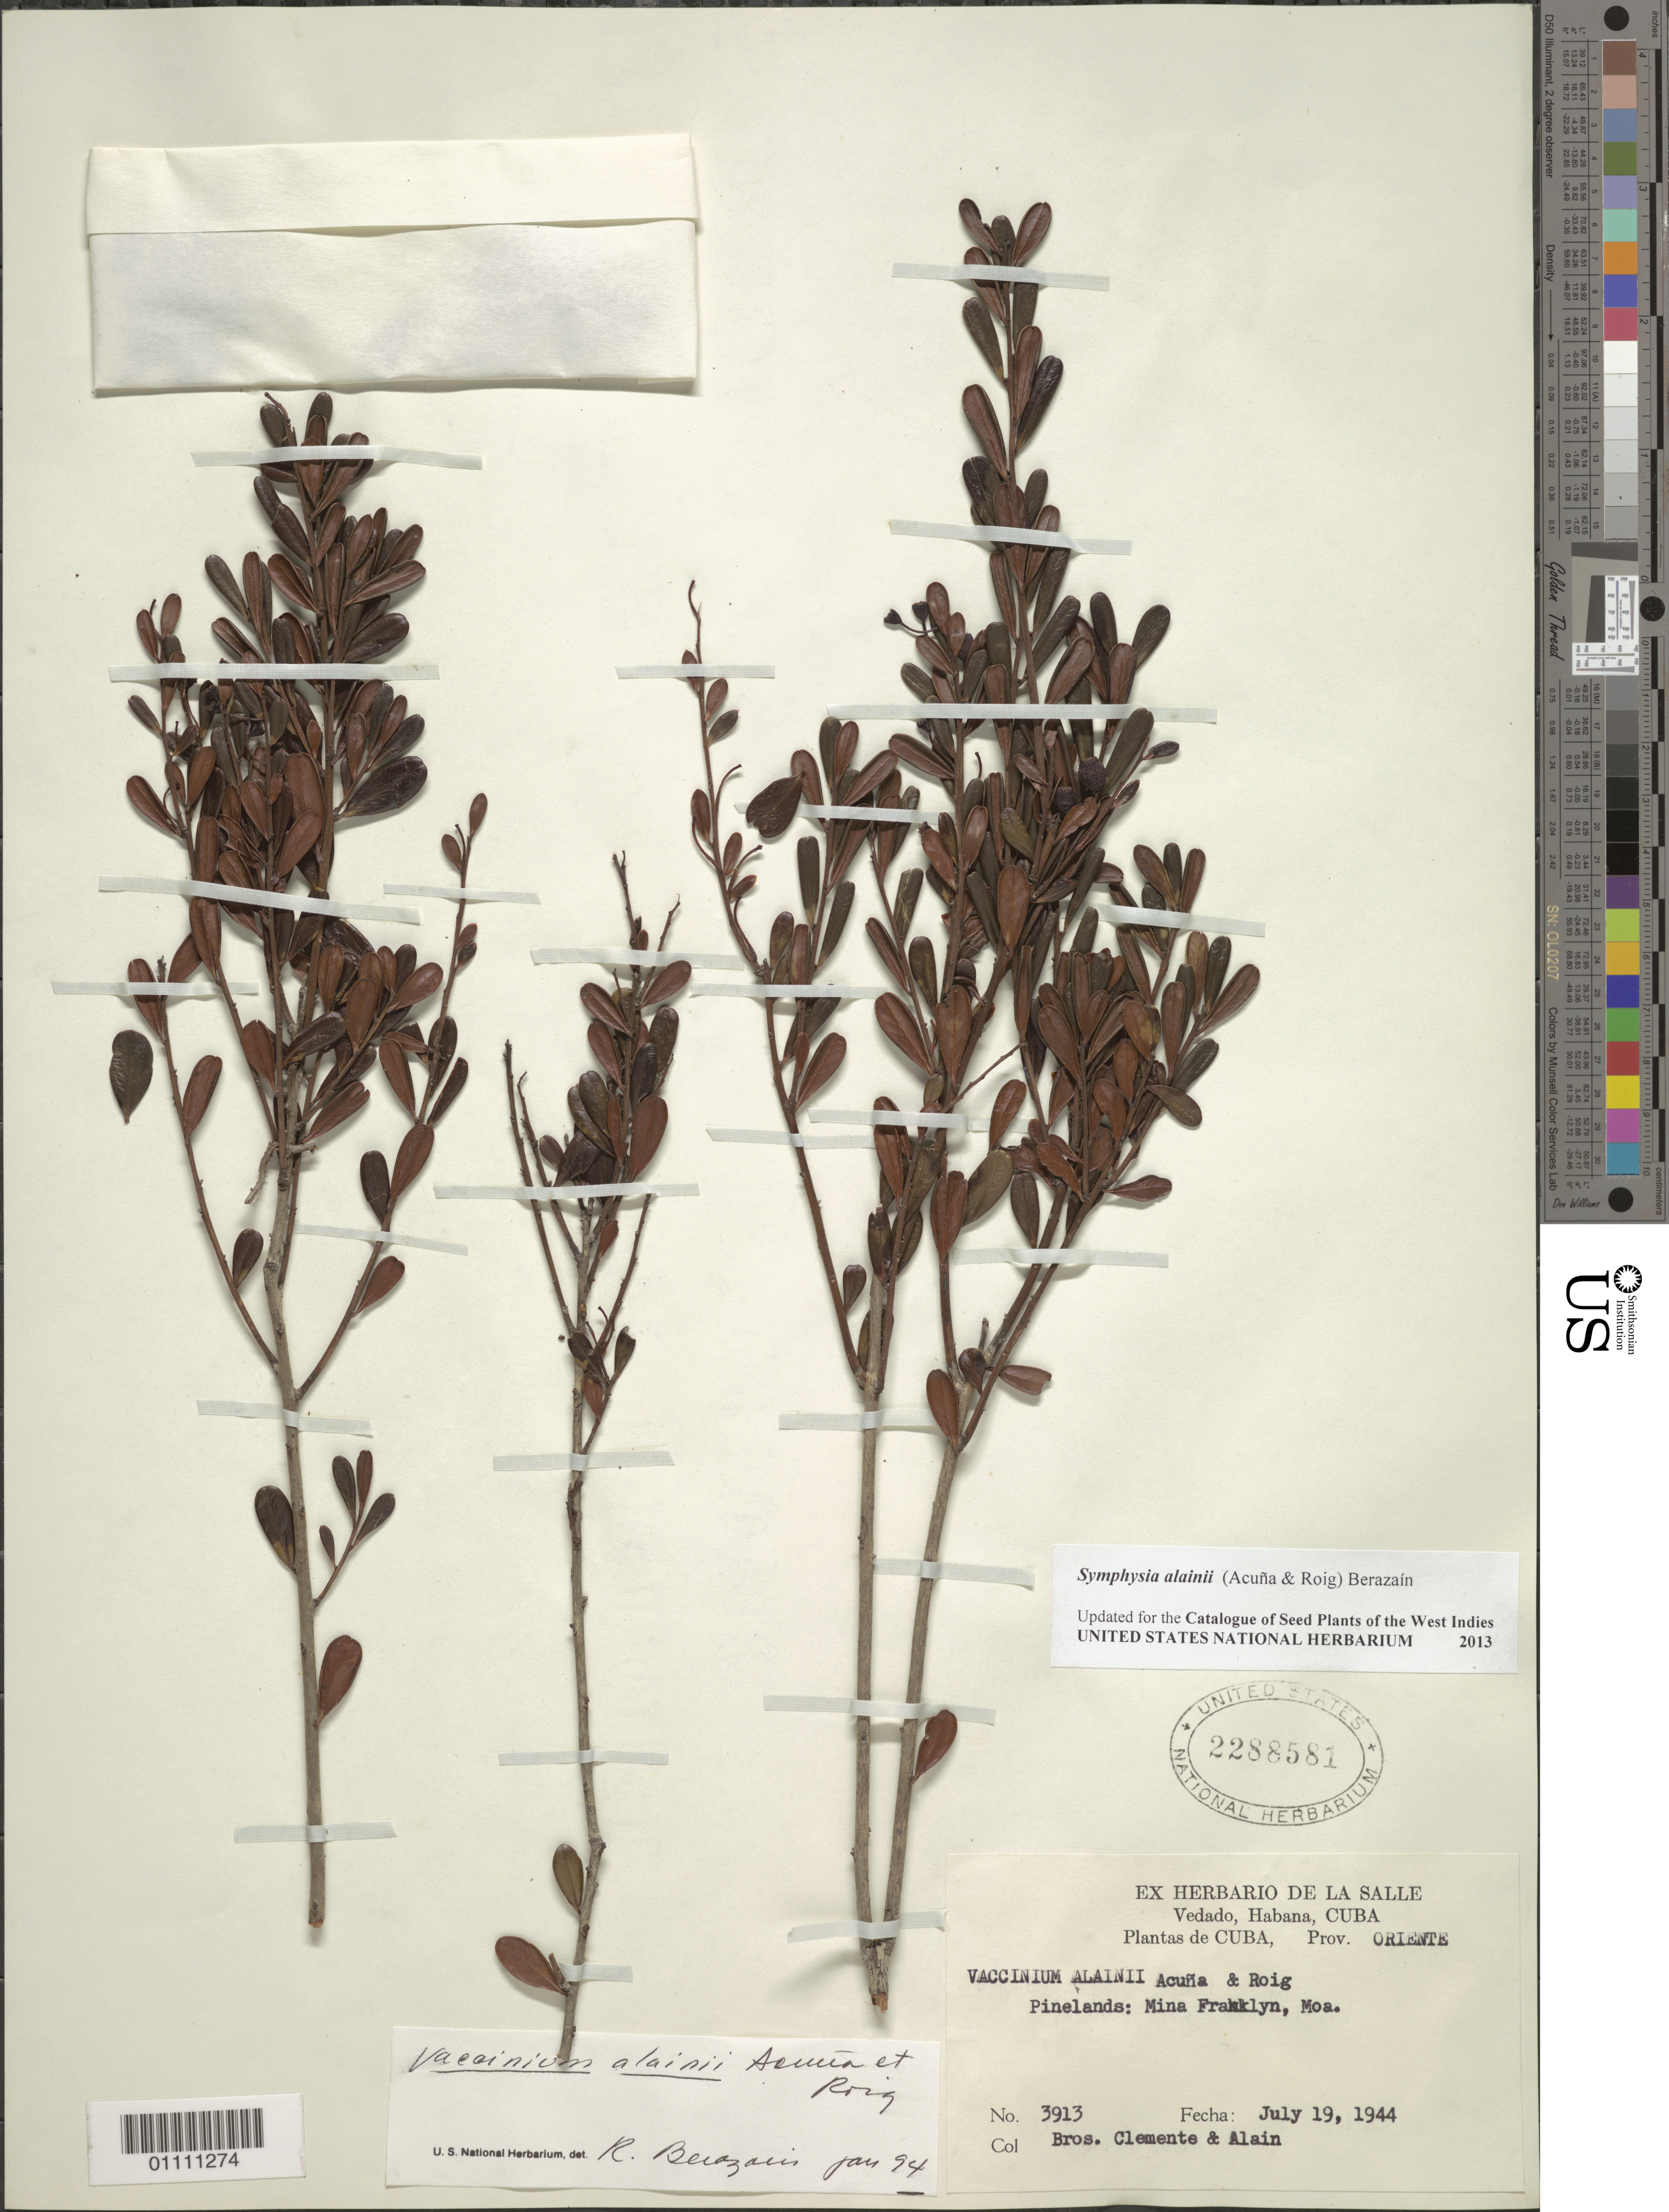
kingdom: Plantae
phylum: Tracheophyta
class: Magnoliopsida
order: Ericales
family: Ericaceae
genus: Symphysia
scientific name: Symphysia alainii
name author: (Acuña & Roíg) R. Berazaín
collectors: Bro. Clemente & A. H. Liogier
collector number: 3913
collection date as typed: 19 Jul 1944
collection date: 1944-07-19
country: Cuba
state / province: Holguín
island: Cuba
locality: Pinelands: Mina Franklyn, Moa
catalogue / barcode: US 2288581